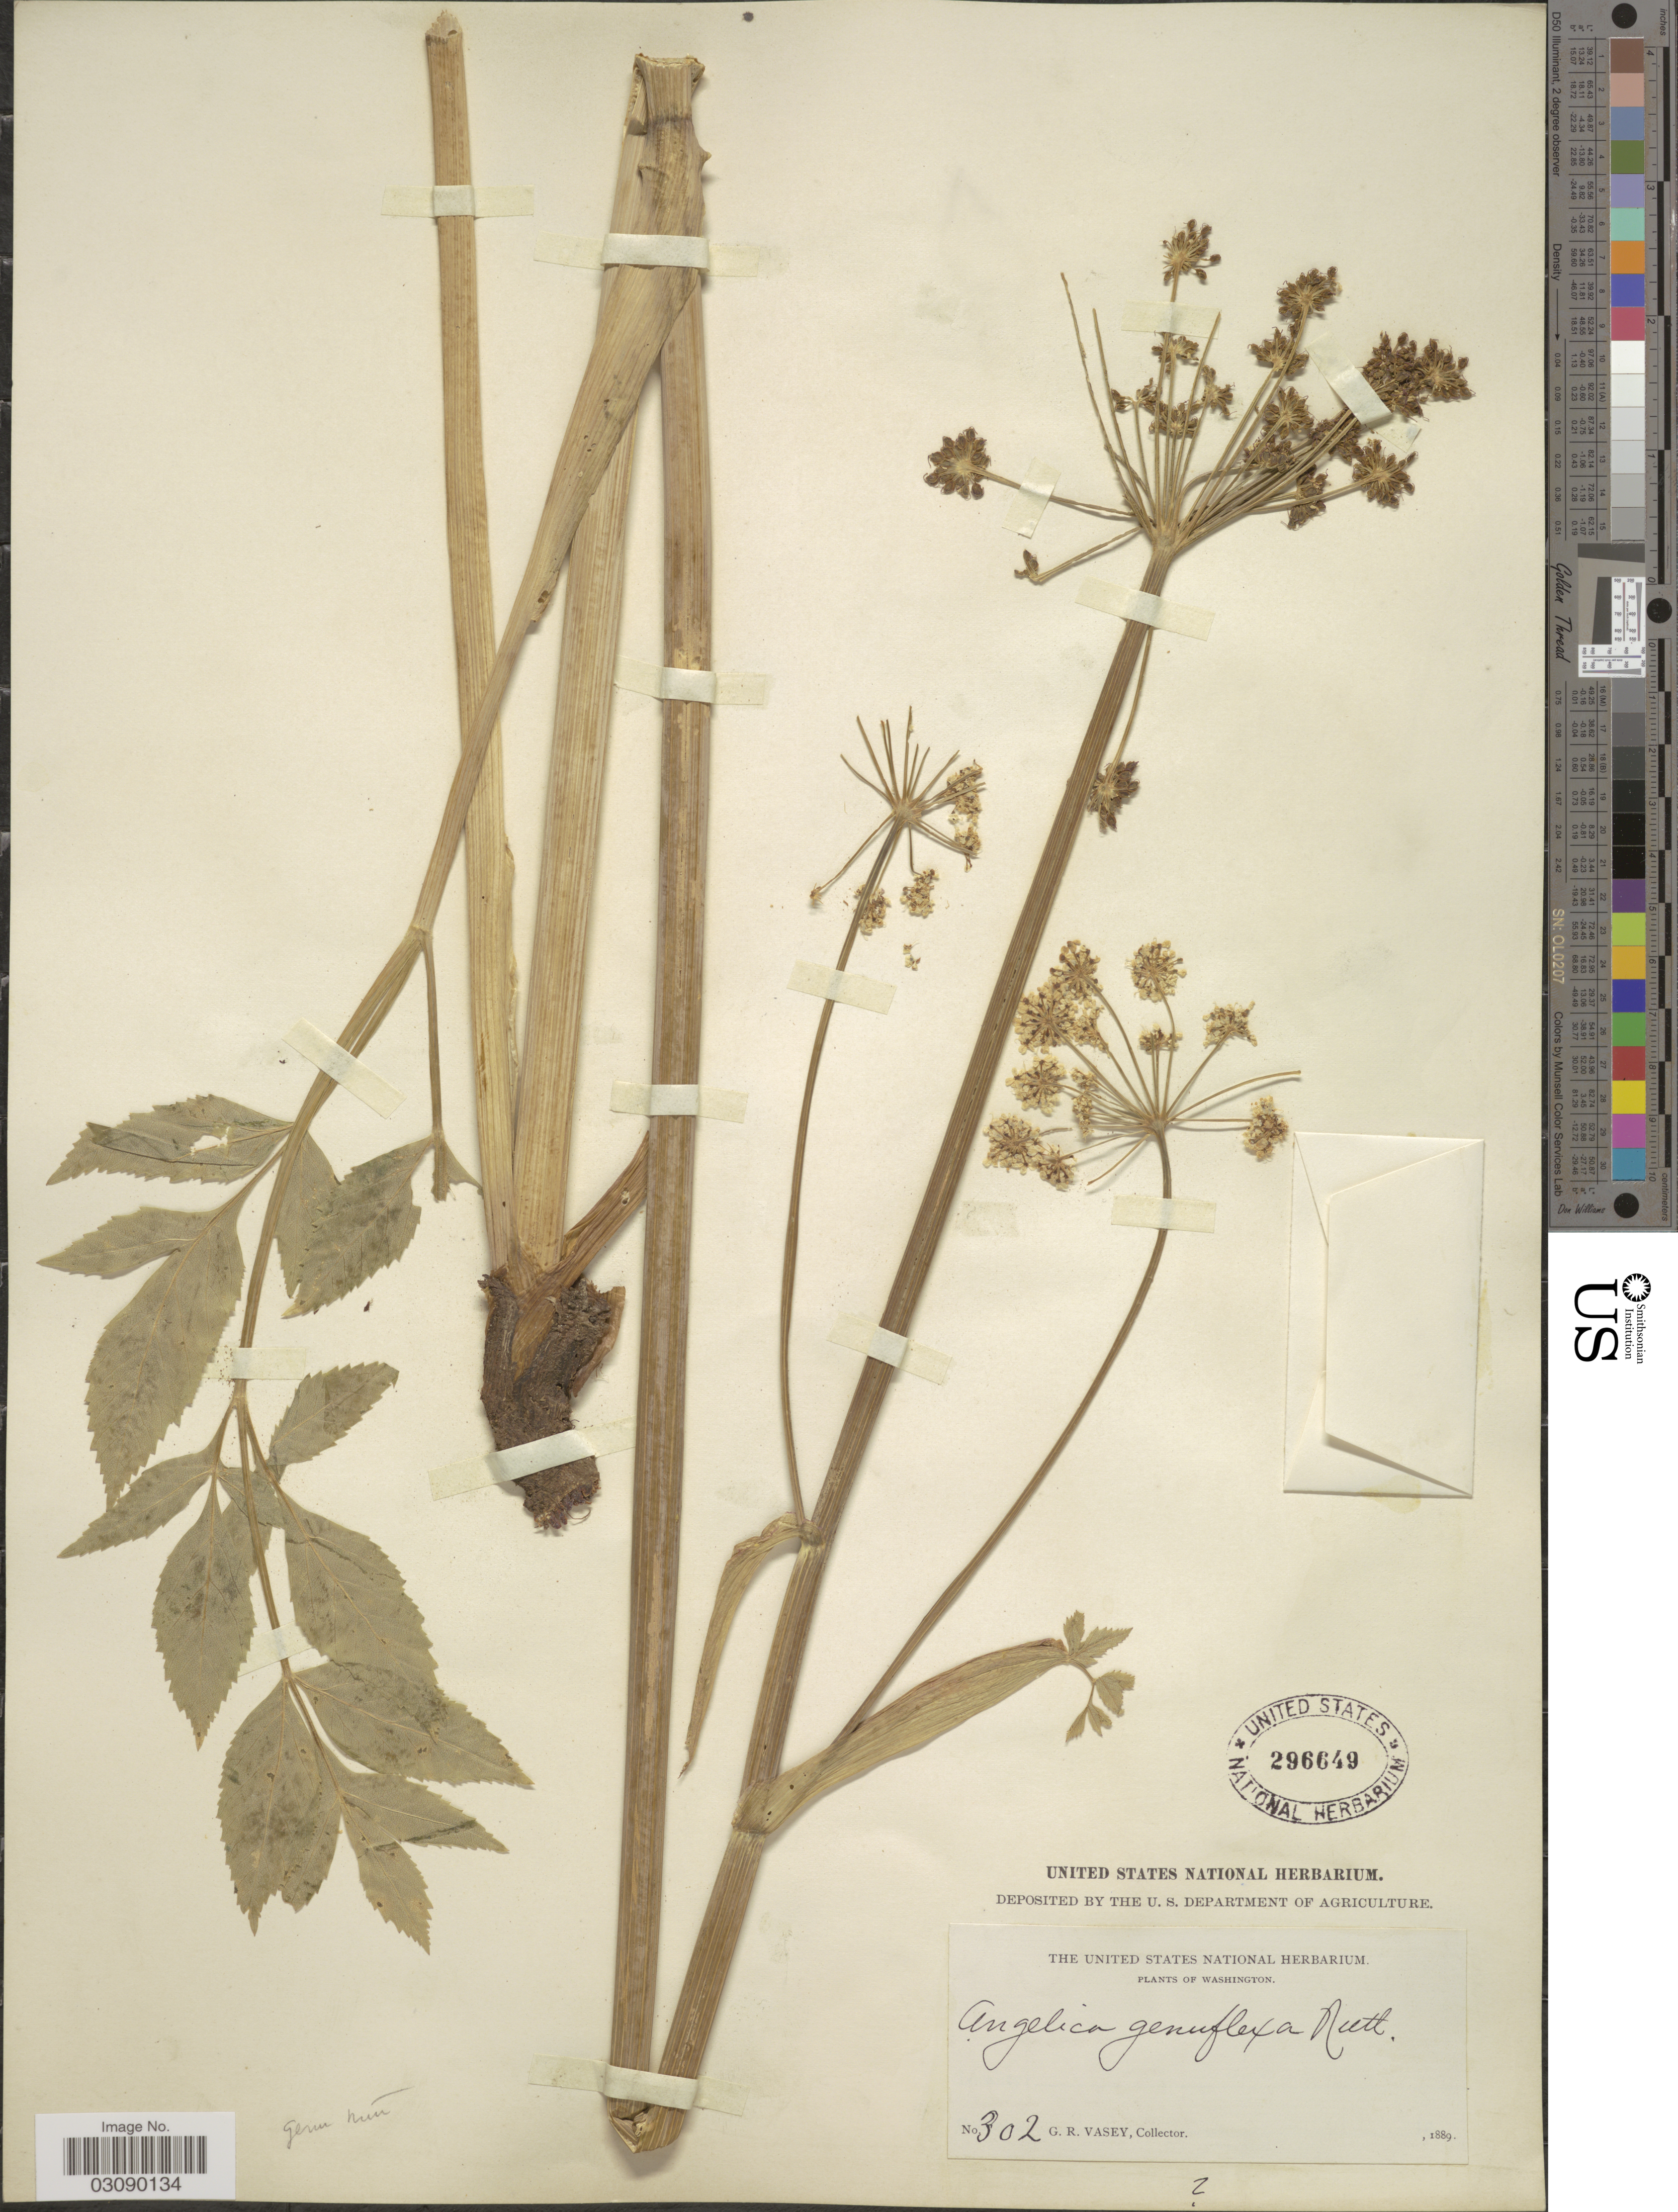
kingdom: Plantae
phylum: Tracheophyta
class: Magnoliopsida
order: Apiales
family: Apiaceae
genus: Angelica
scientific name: Angelica arguta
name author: Nutt.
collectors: G. R. Vasey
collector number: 302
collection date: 1889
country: United States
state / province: Washington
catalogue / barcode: US 296649